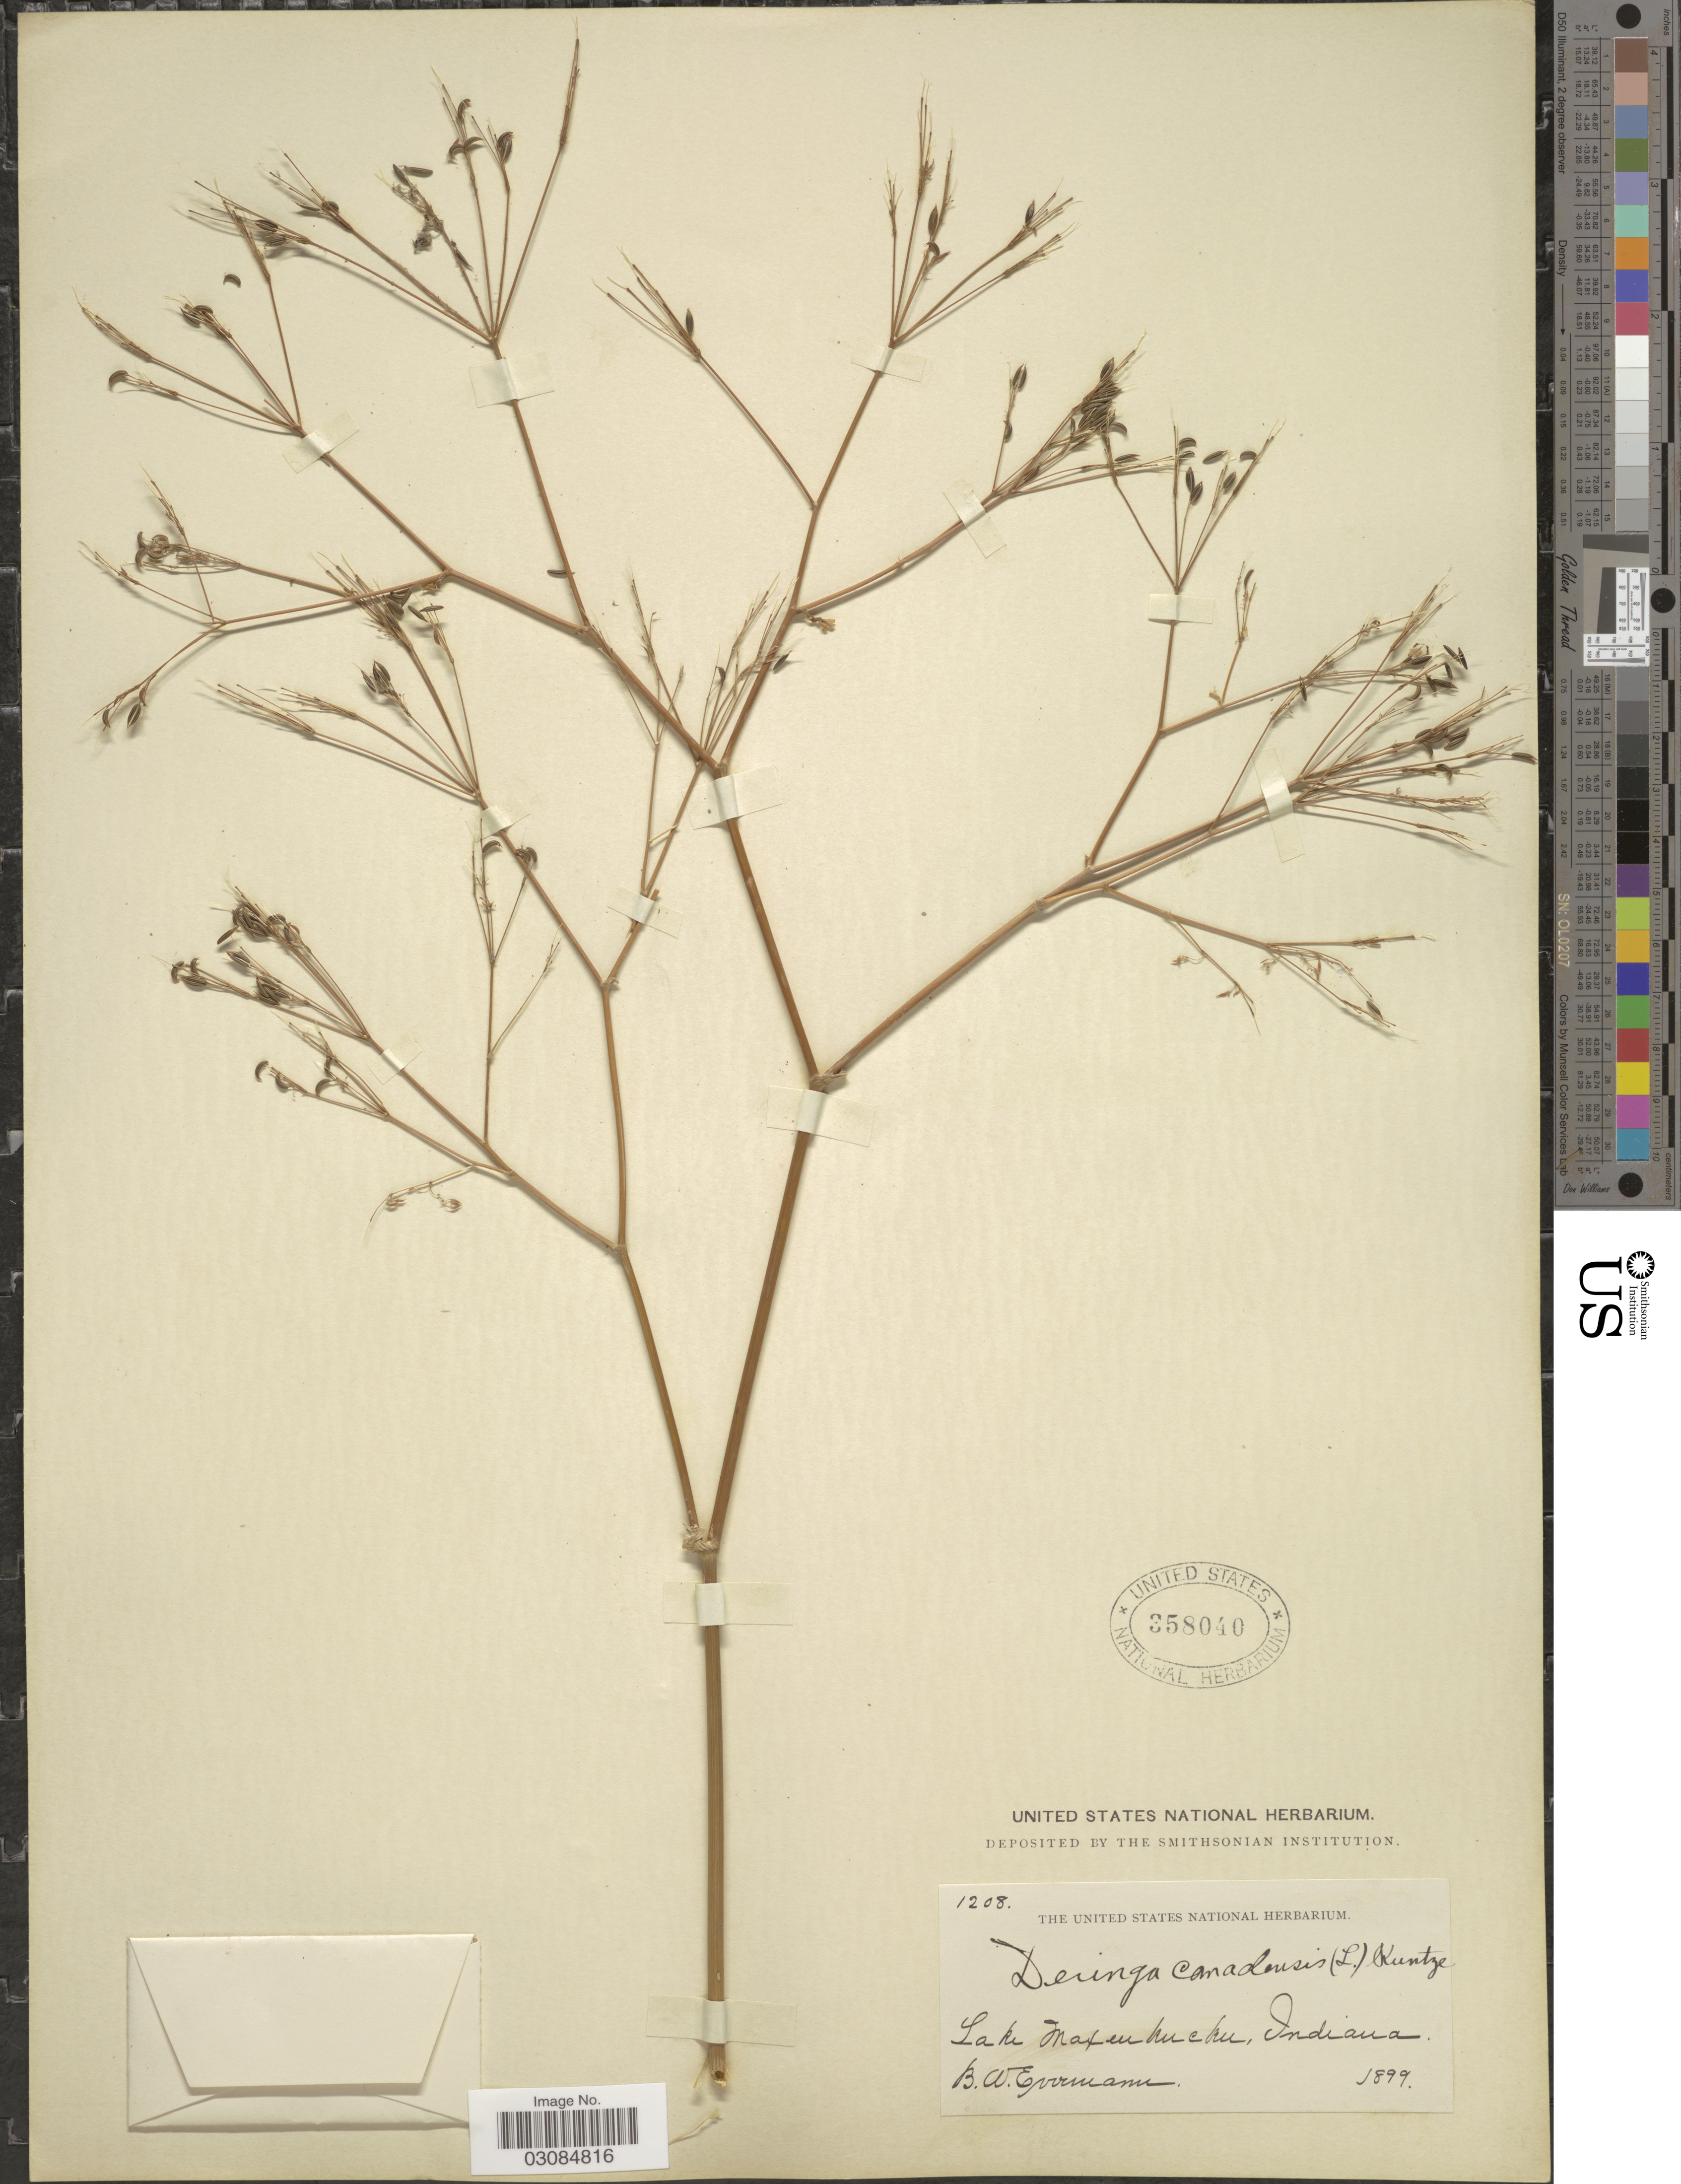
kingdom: Plantae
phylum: Tracheophyta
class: Magnoliopsida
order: Apiales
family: Apiaceae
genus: Cryptotaenia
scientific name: Cryptotaenia canadensis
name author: (L.) DC.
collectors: B. W. Evermann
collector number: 1208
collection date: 1899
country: United States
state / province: Indiana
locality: Lake Maxinkuckee.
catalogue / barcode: US 358040